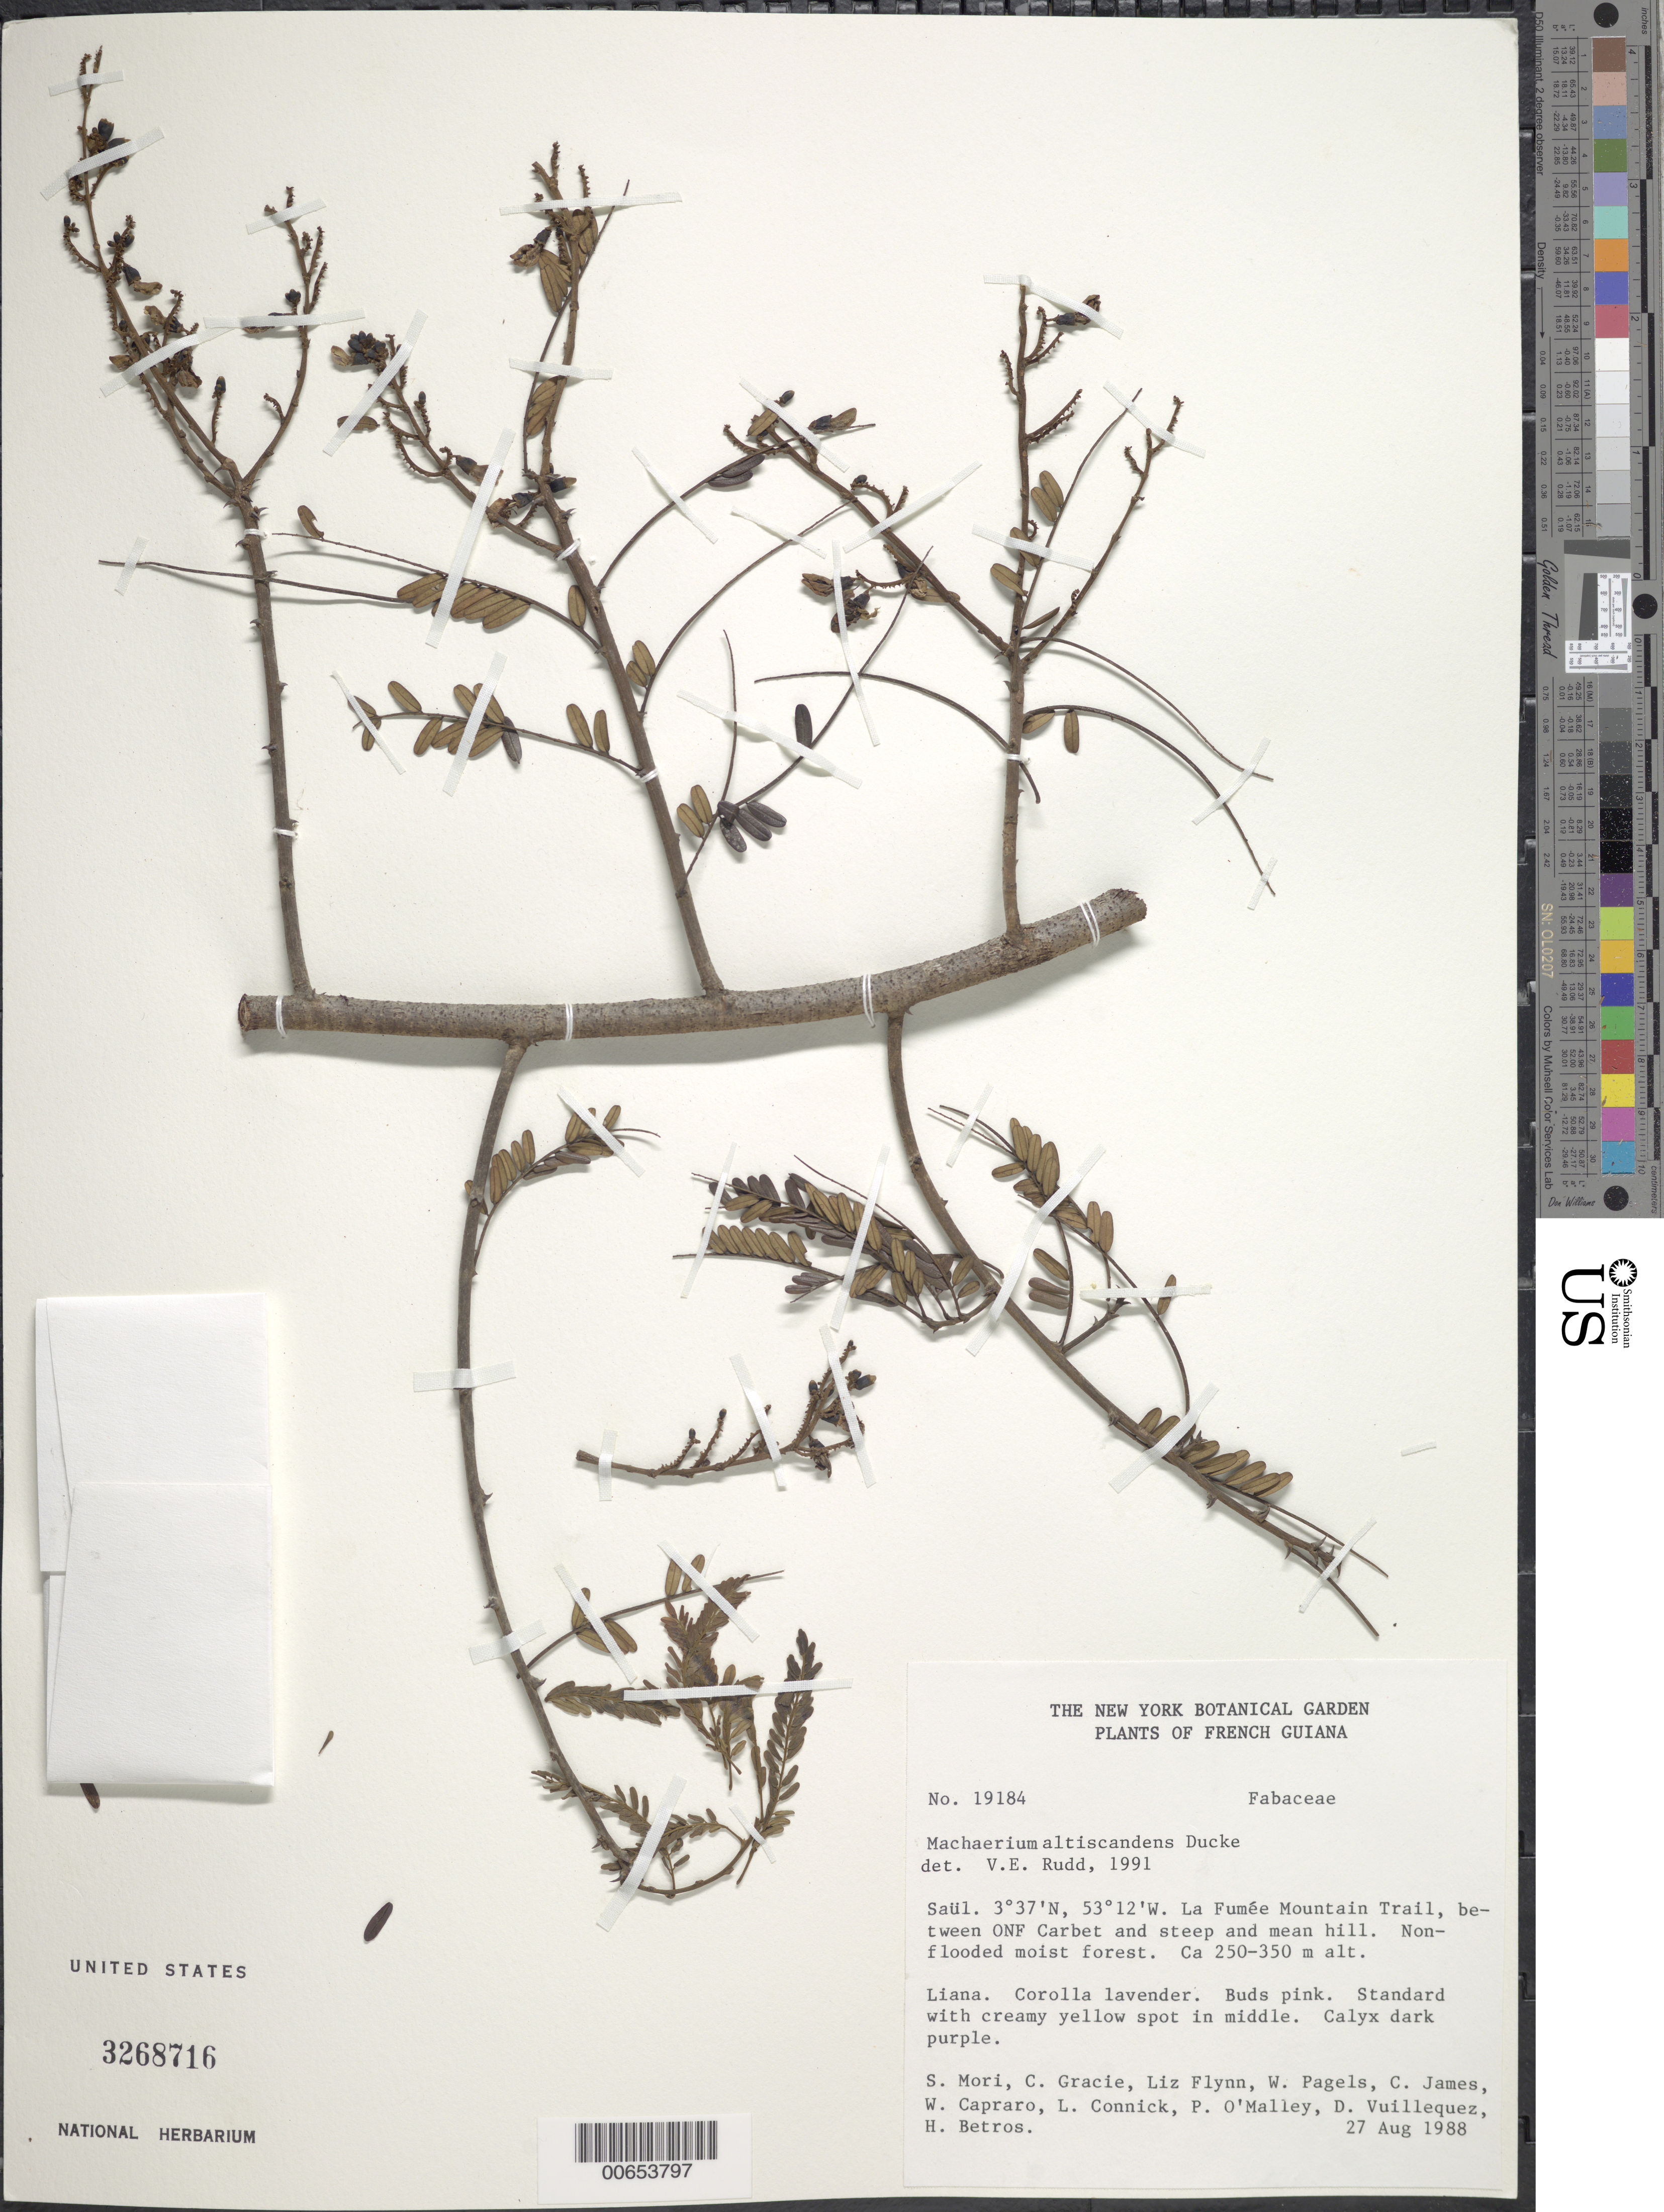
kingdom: Plantae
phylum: Tracheophyta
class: Magnoliopsida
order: Fabales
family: Fabaceae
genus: Machaerium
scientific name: Machaerium altiscandens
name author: Ducke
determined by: Rudd, V. E.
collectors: S. Mori, C. A. Gracie, L. Flynn, W. Pagels, C. James, W. Capraro, L. Connick, P. O'Malley, D. Vuillequez & H. Betros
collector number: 19184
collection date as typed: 27-Aug-88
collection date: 1988-08-27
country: French Guiana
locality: Saül, La Fumée Mountain Trail, between ONF Carbet and steep and mean hill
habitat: Non-flooded moist forest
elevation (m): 250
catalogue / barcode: US 3268716